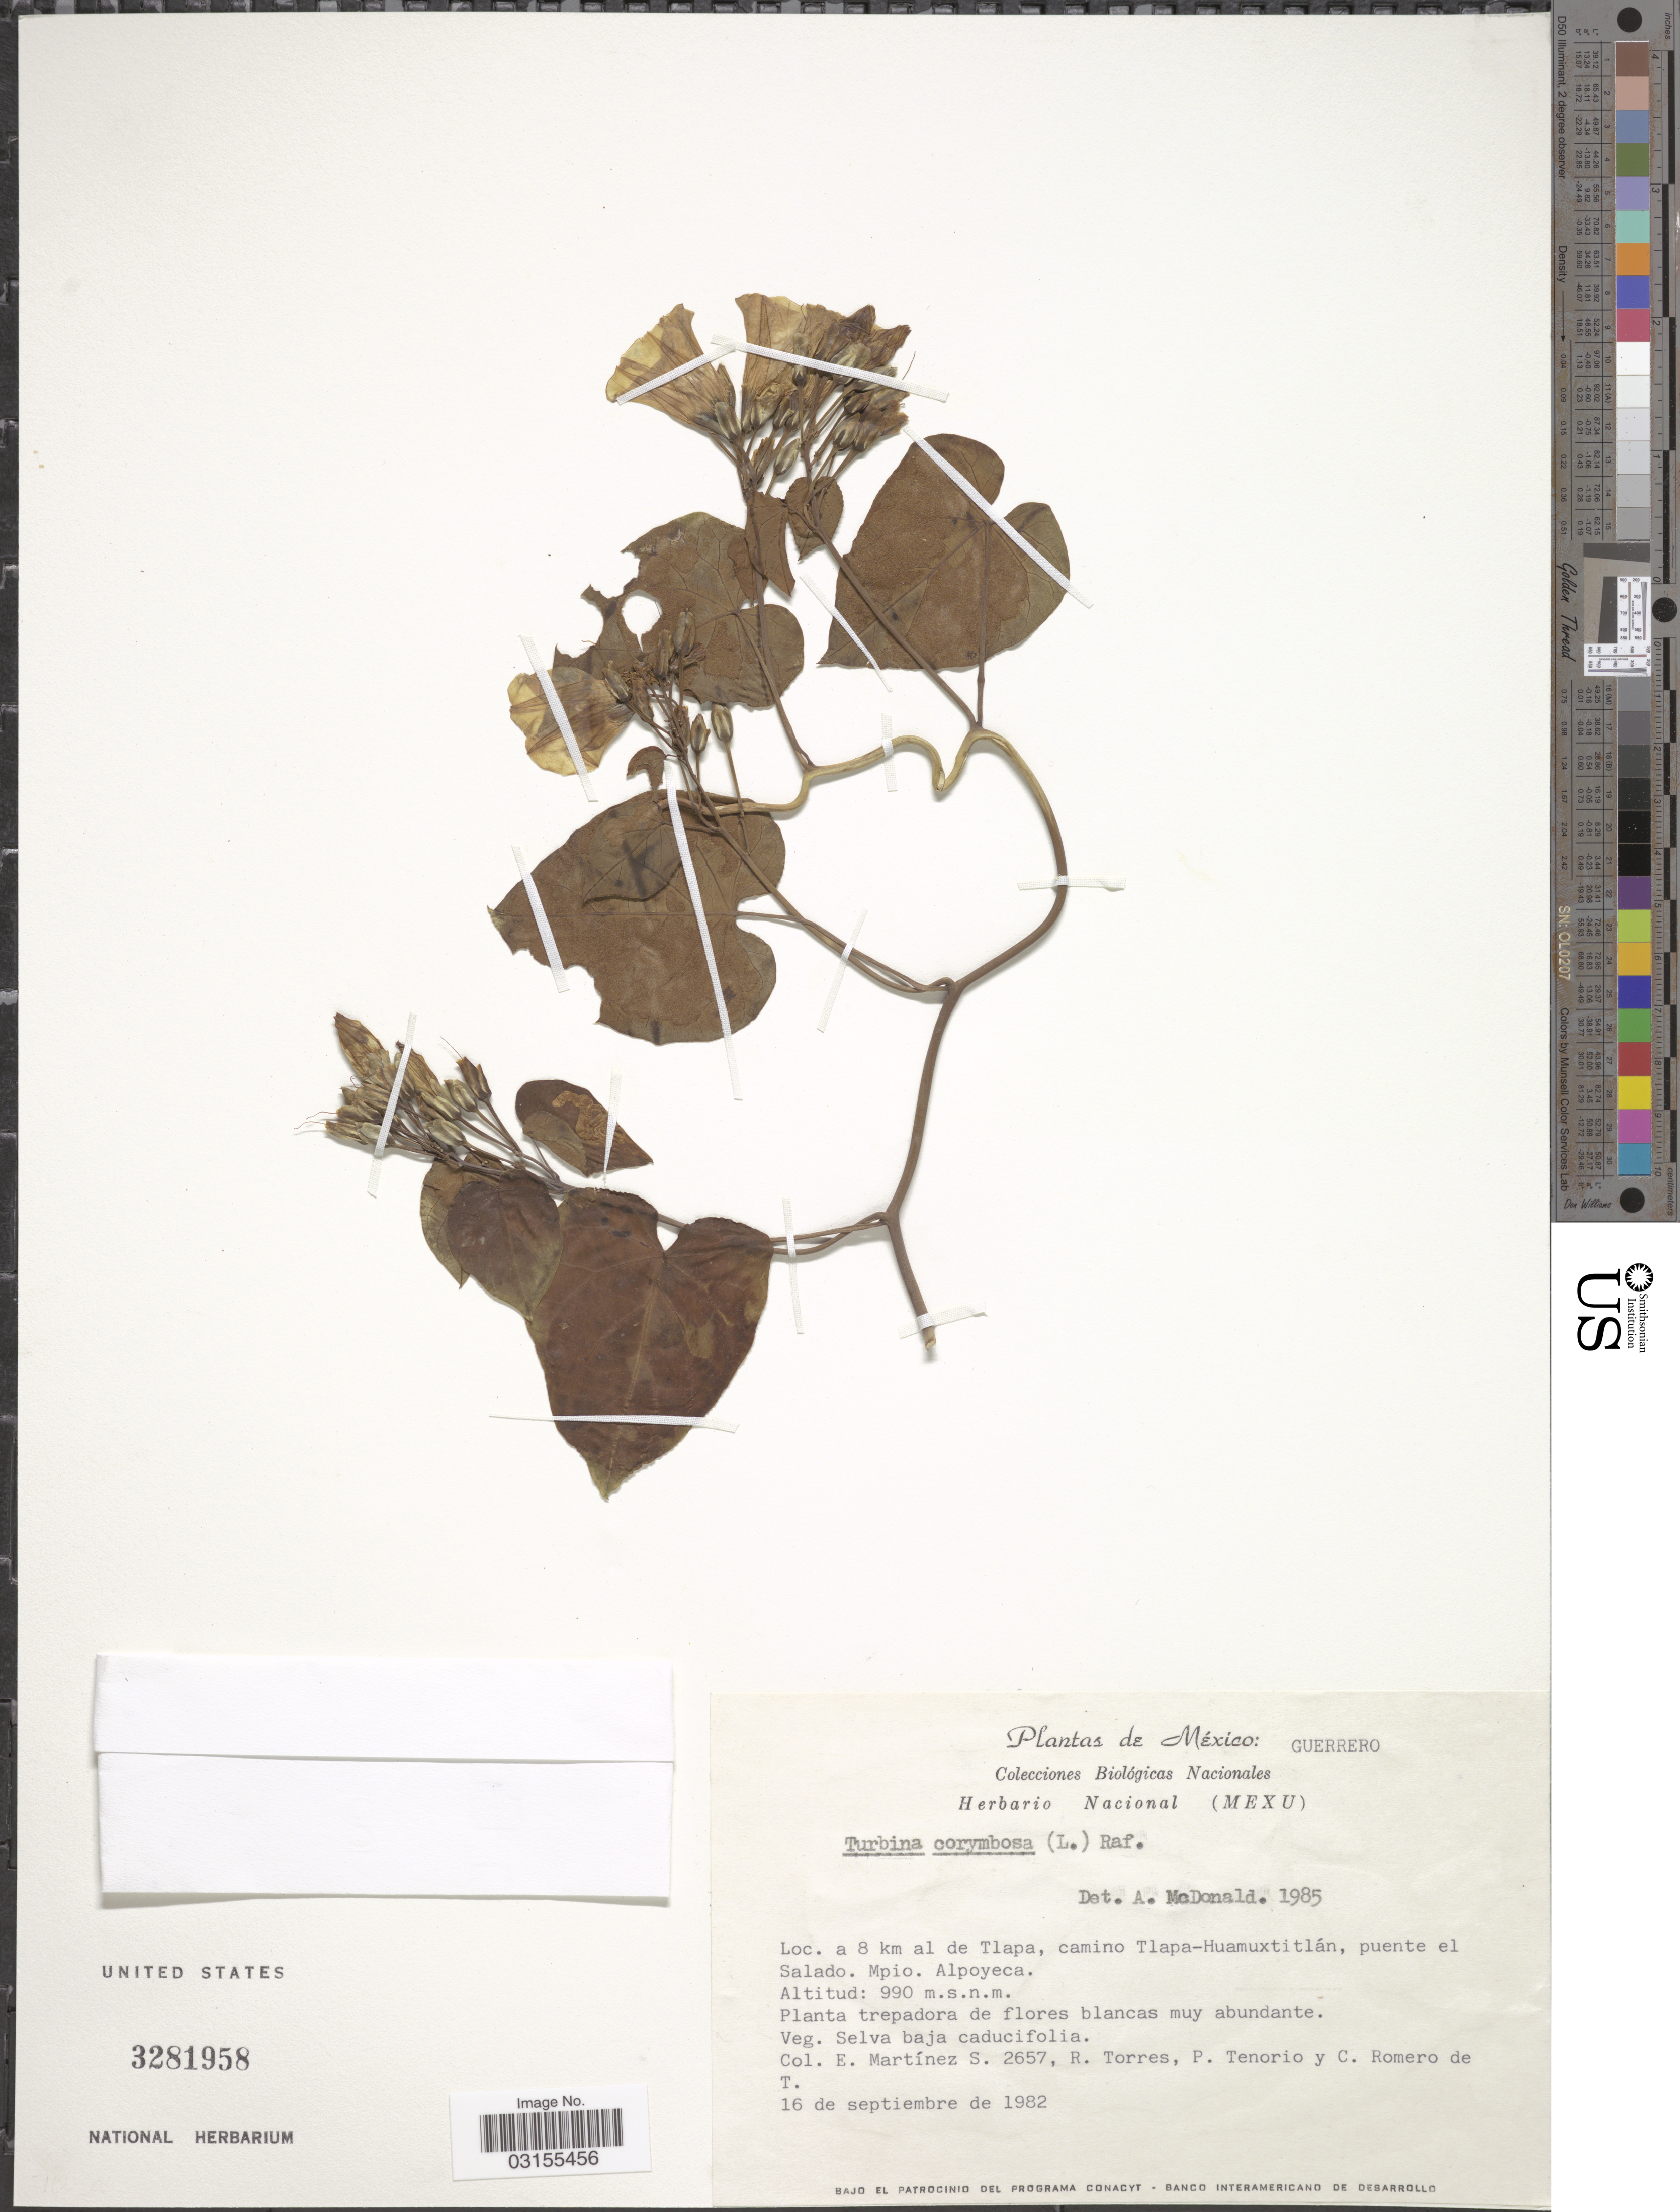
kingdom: Plantae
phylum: Tracheophyta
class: Magnoliopsida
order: Solanales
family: Convolvulaceae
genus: Turbina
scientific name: Turbina corymbosa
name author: (L.) Raf.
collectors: E. M. Martínez S., R. Torres, Tenorio, P. & C. Romero de T.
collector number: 2657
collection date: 1982-09-16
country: Mexico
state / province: Guerrero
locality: A 8 km al de Tlapa, camino Tlapa-Huamuxtitlán, puente el Salado. Mpio. Alpoyeca.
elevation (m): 990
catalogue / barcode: US 3281958